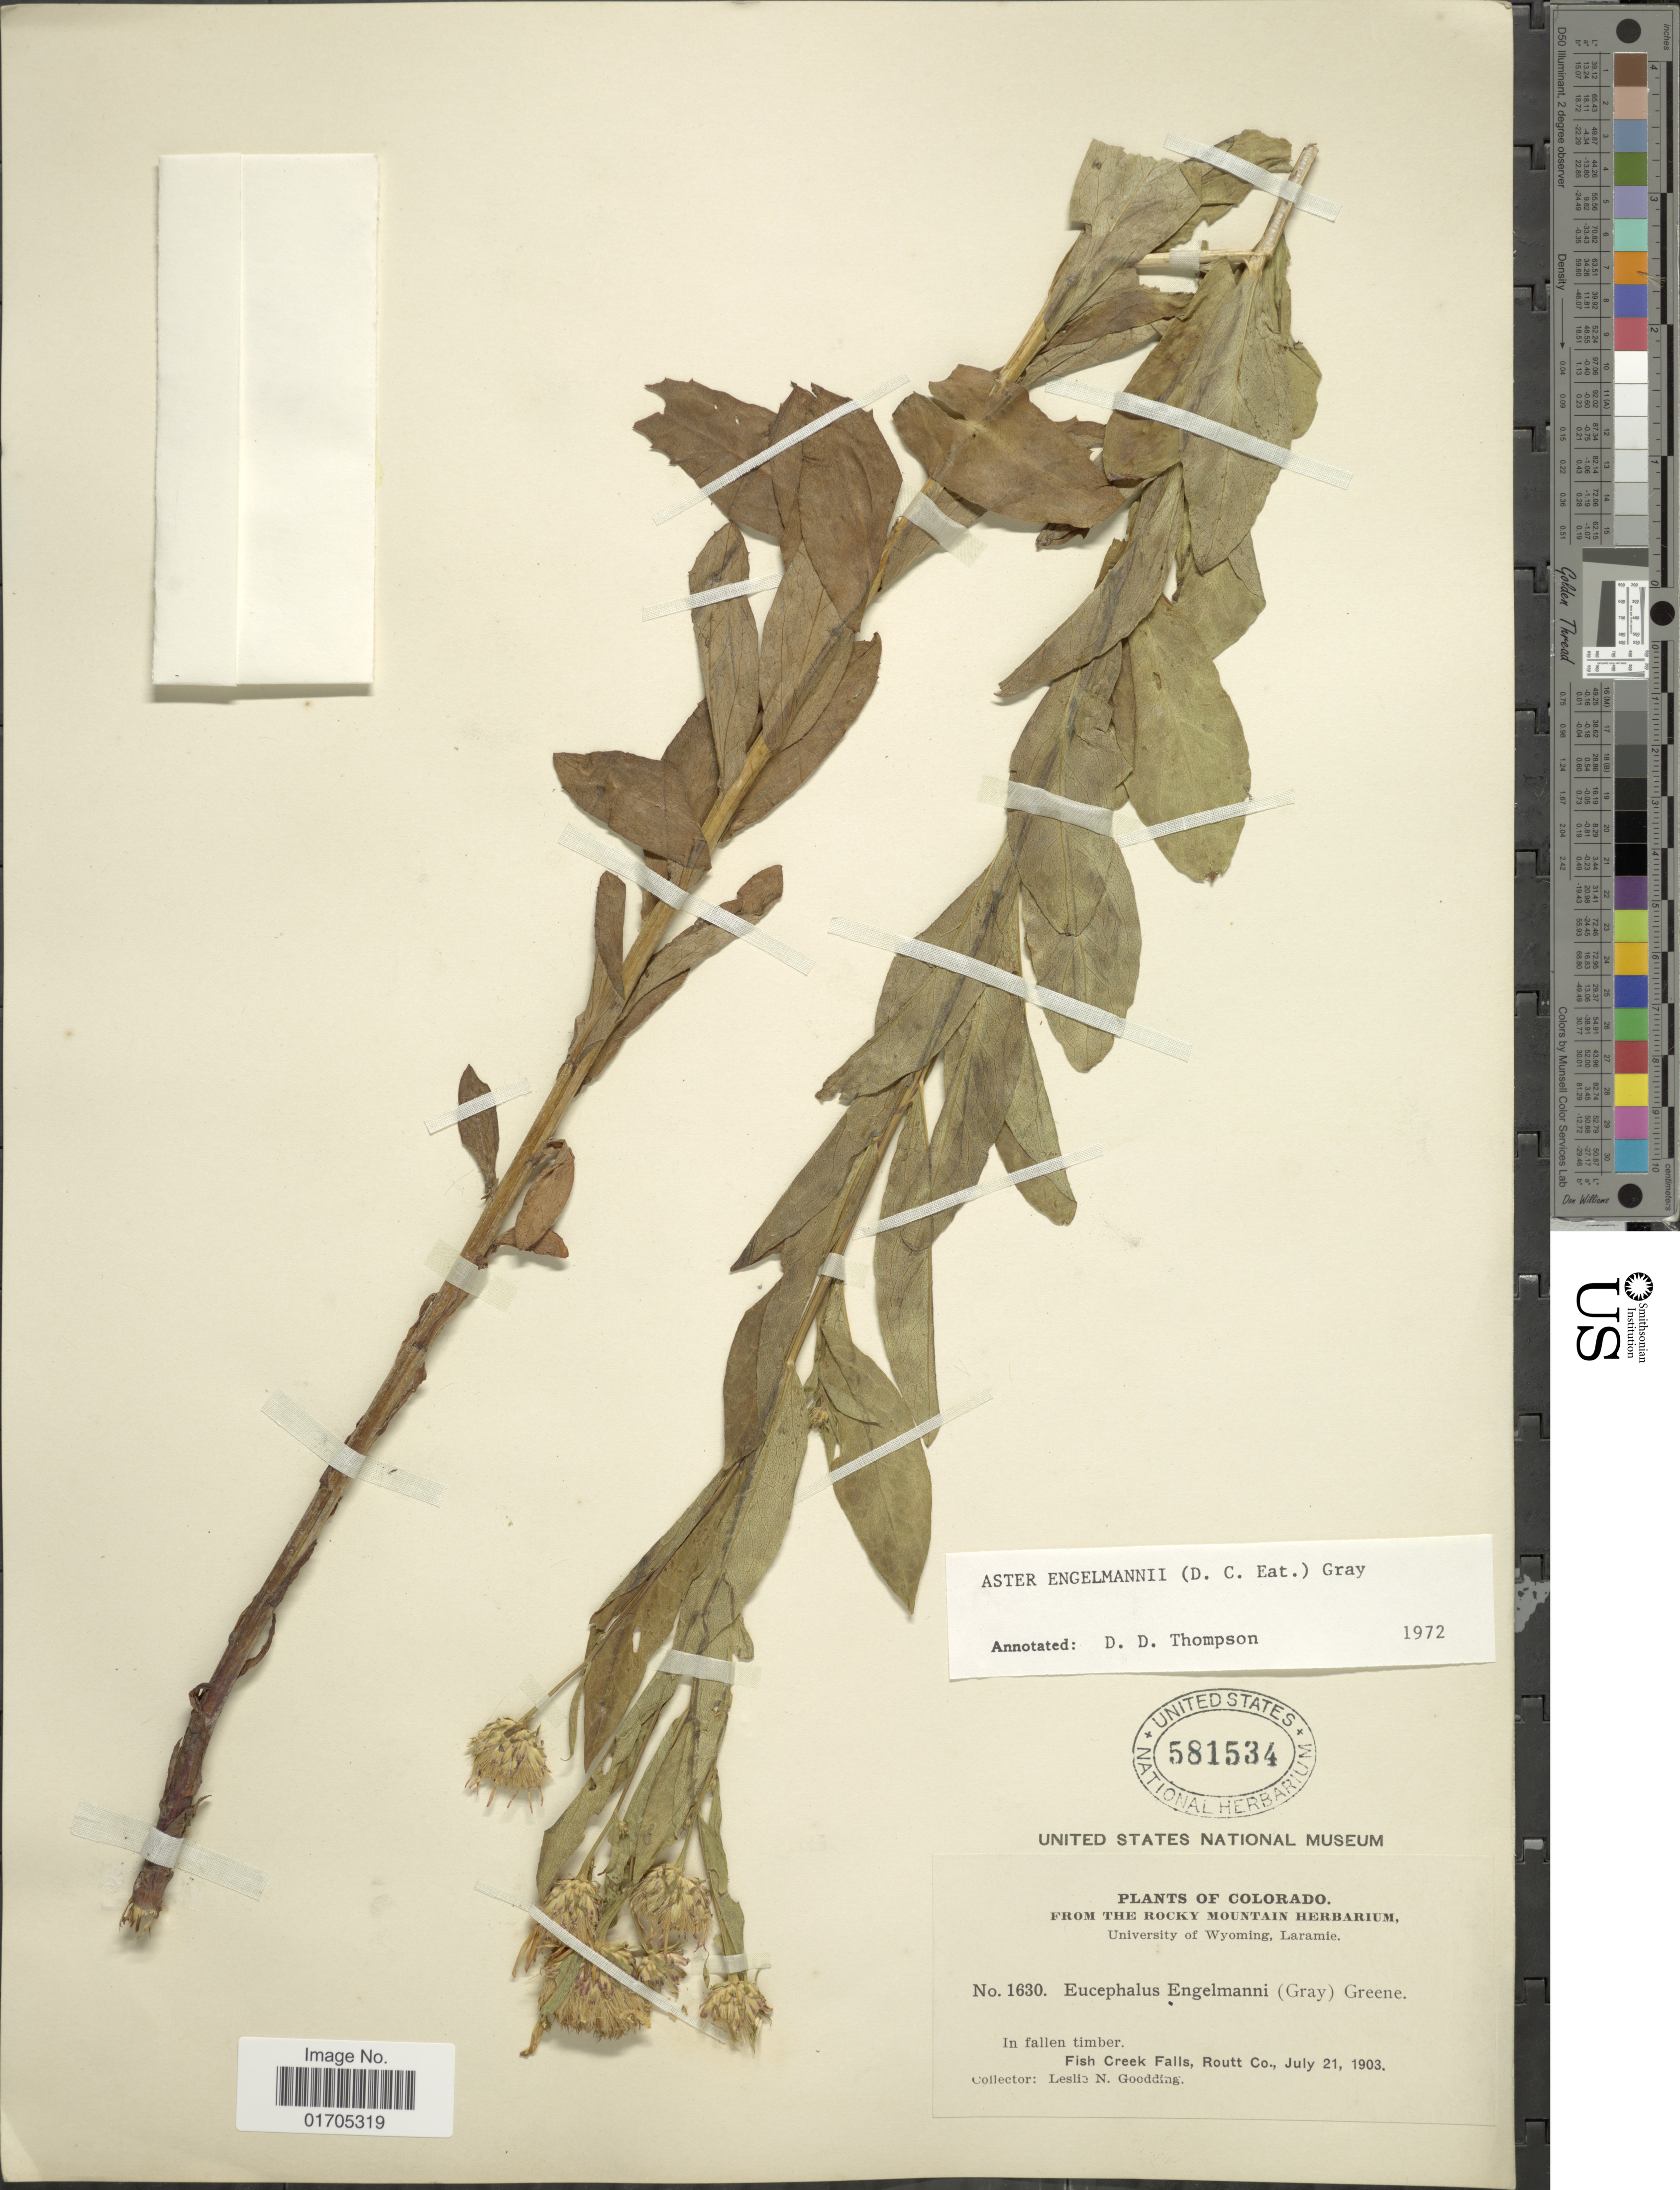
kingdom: Plantae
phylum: Tracheophyta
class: Magnoliopsida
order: Asterales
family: Asteraceae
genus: Eucephalus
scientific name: Eucephalus engelmannii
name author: (D.C. Eaton) Greene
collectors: L. N. Goodding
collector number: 1630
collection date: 1903-07-21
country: United States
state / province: Colorado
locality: In fallen timber, Fish Creek Falls, Routt Co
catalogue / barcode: US 581534